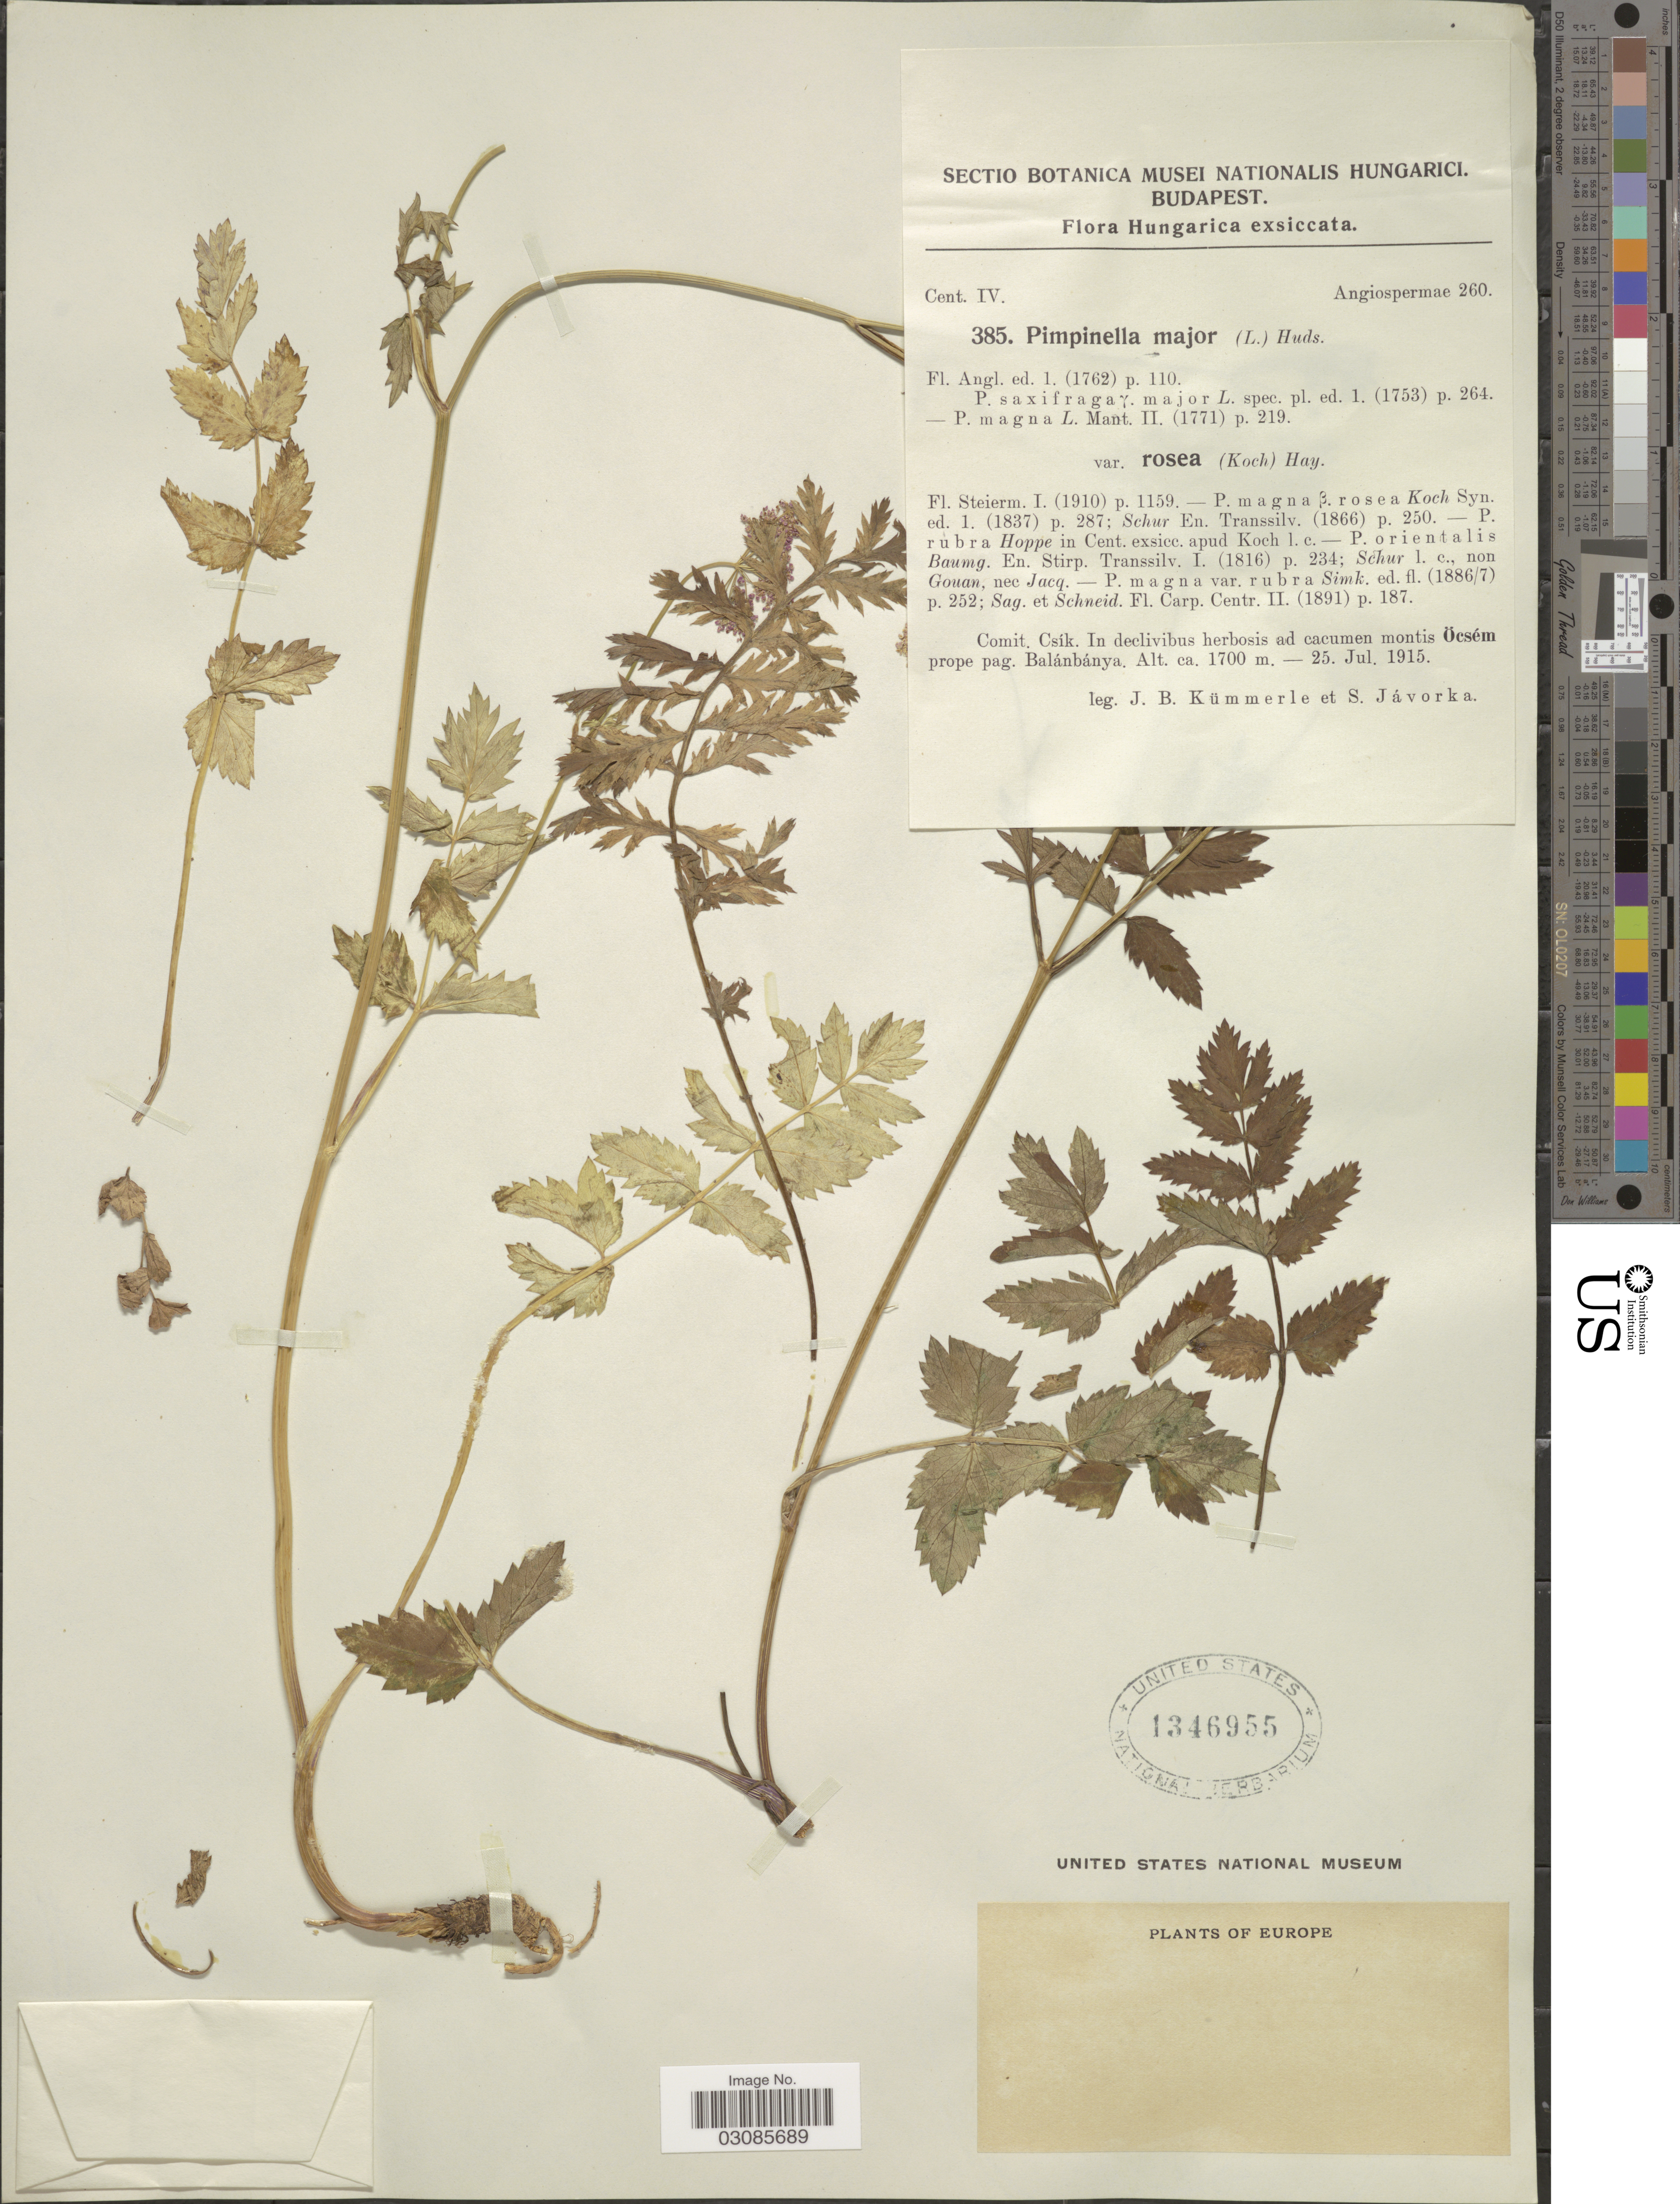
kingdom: Plantae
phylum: Tracheophyta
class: Magnoliopsida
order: Apiales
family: Apiaceae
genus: Pimpinella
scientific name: Pimpinella major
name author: (L.) Huds.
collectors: J. Kummerle & S. Javorka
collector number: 385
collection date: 1915-07-25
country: Hungary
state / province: Budapest, Capital District of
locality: Comit. Csík. In declivibus herbosis ad cacumen montis Öcsém prope pag. Balánbánya. Europe.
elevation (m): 1700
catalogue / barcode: US 1346955